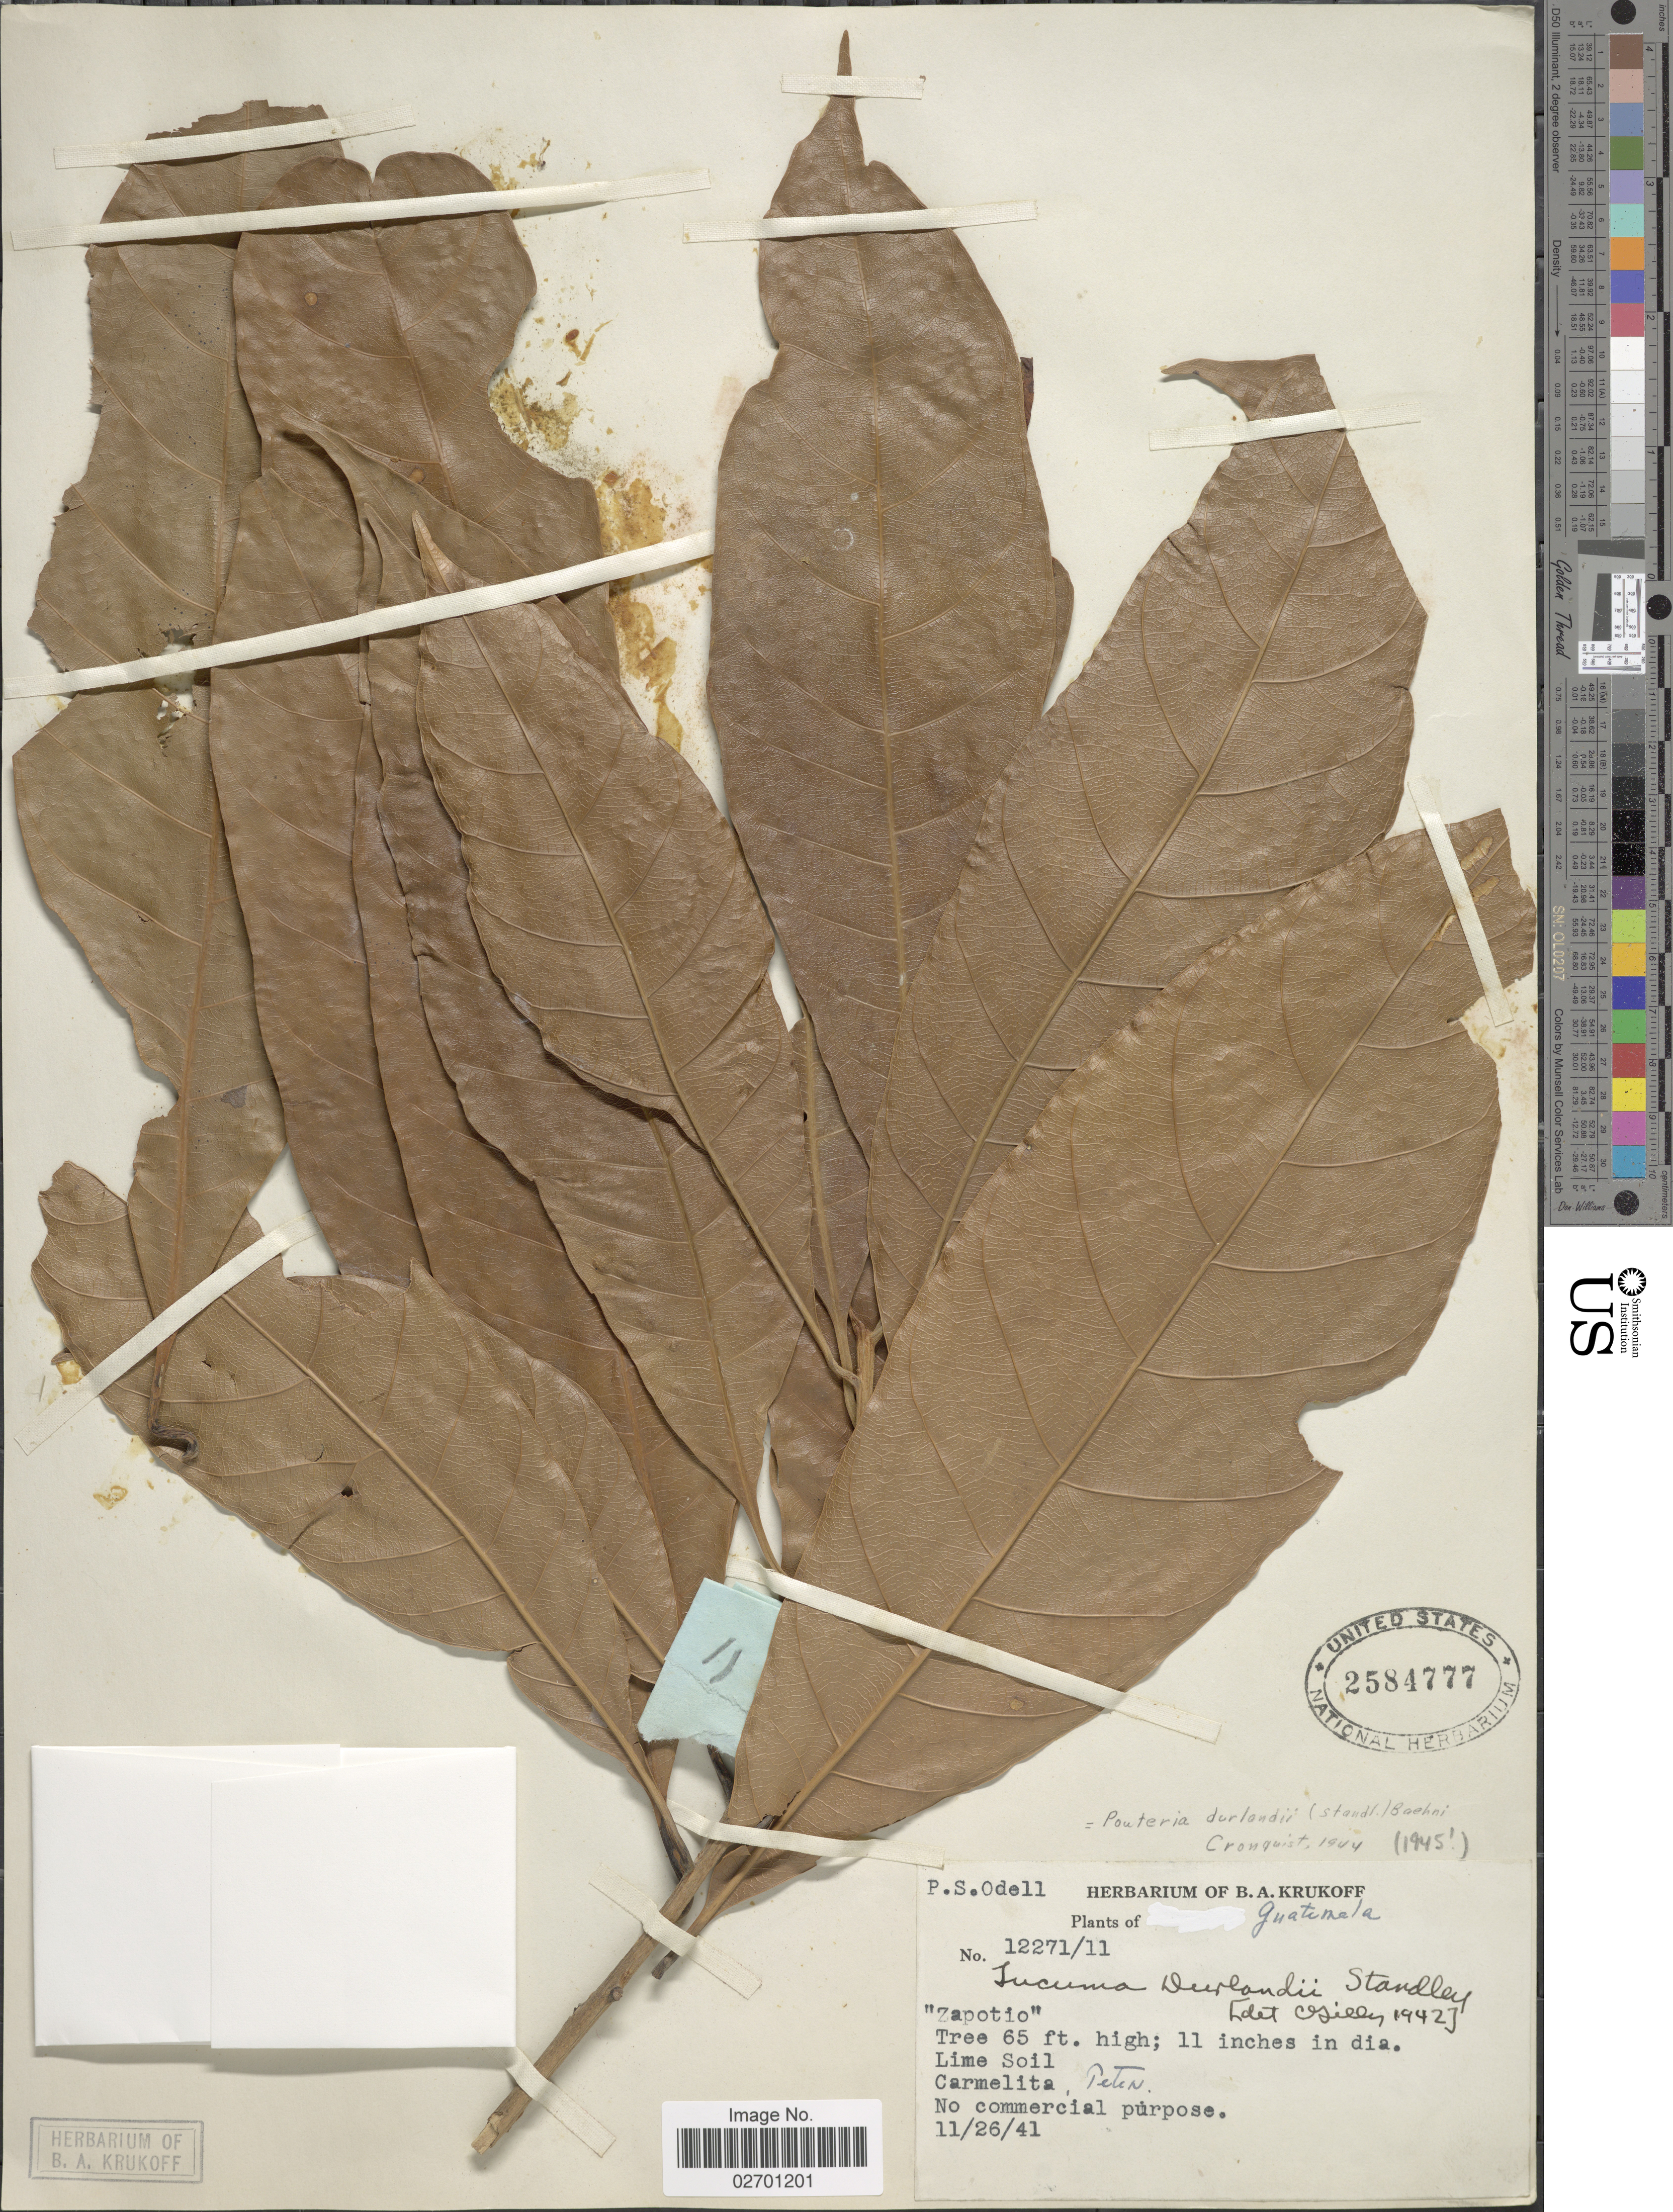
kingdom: Plantae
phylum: Tracheophyta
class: Magnoliopsida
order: Ericales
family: Sapotaceae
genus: Pouteria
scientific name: Pouteria durlandii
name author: (Standl.) Baehni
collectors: P. Odell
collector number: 12271/11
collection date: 1841-11-26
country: Guatemala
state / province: El Petén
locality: Carmelita.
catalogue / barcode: US 2584777